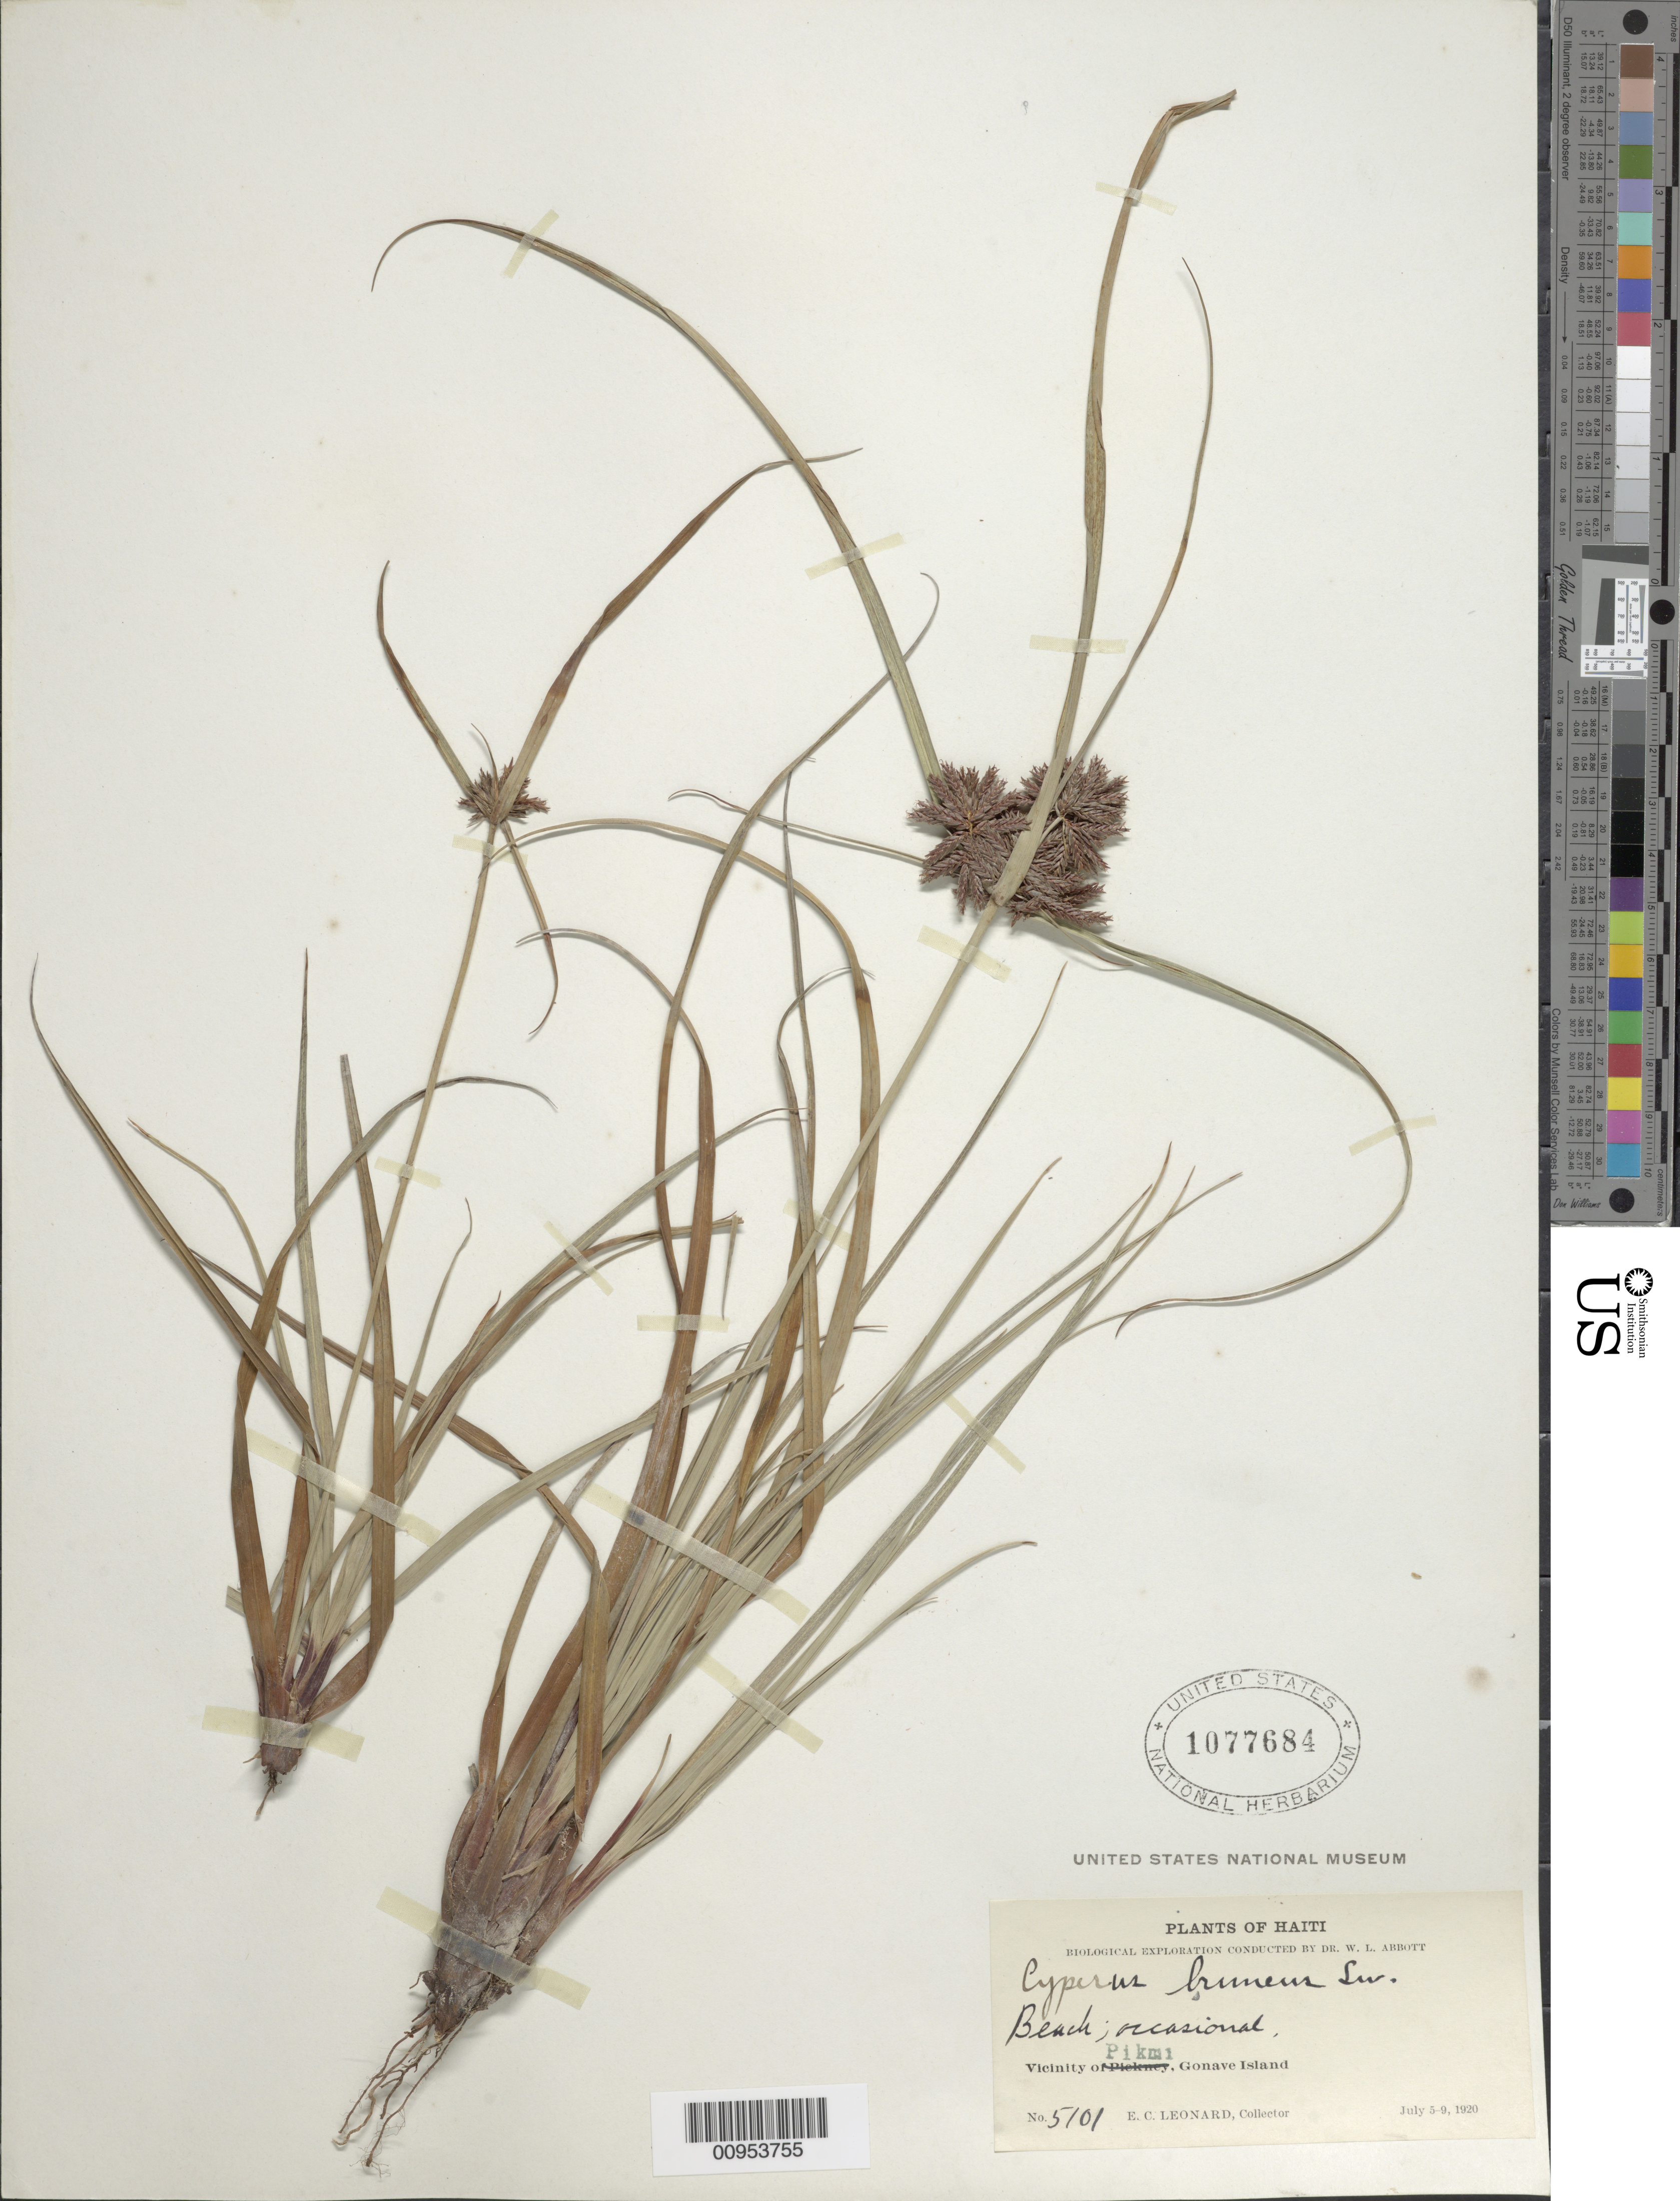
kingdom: Plantae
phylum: Tracheophyta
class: Liliopsida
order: Poales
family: Cyperaceae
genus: Cyperus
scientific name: Cyperus brunneus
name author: Sw.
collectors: E. C. Leonard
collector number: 5101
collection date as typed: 05 Jul 1920 to 09 Jul 1920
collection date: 1920-07-05/1920-07-09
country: Haiti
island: Gonave I.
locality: Vicinity of Pikmi, beach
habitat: Beach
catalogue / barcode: US 1077684